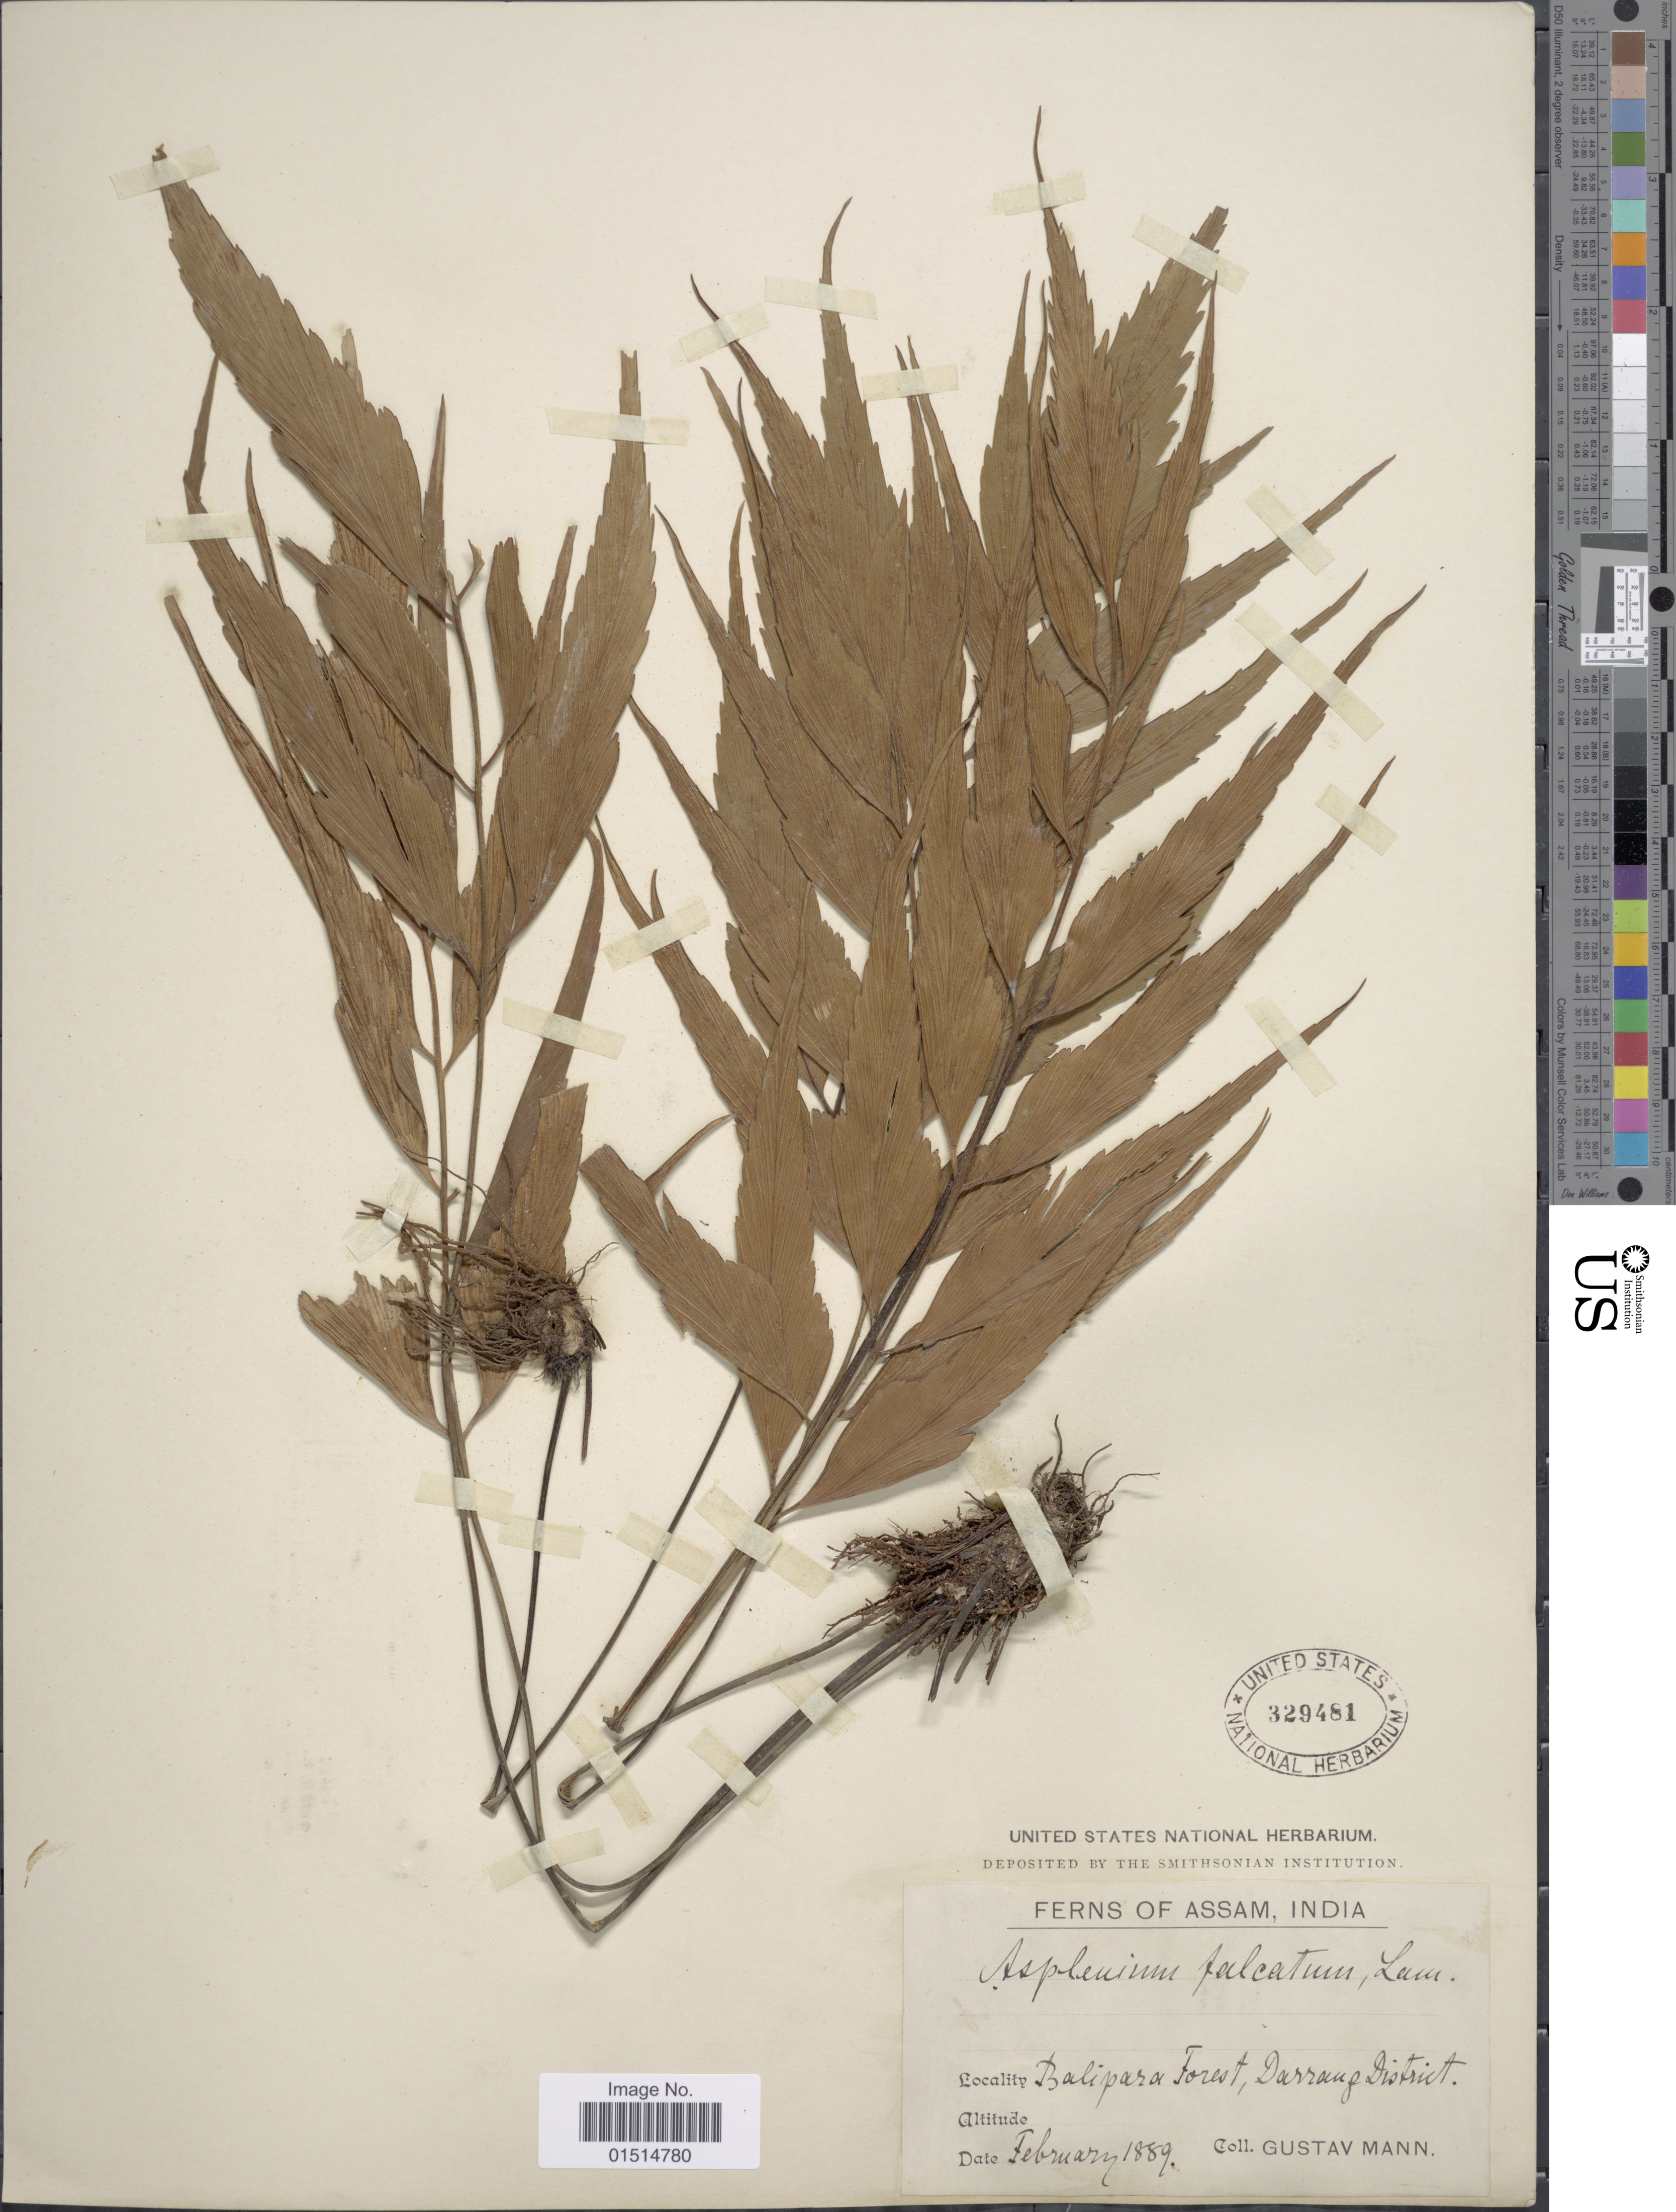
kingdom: Plantae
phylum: Tracheophyta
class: Polypodiopsida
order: Polypodiales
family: Aspleniaceae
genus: Asplenium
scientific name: Asplenium falcatum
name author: Lam.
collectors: G. Mann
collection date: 1889-02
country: India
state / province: Assam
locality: Balipara Forest, Darrang District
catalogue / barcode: US 329481